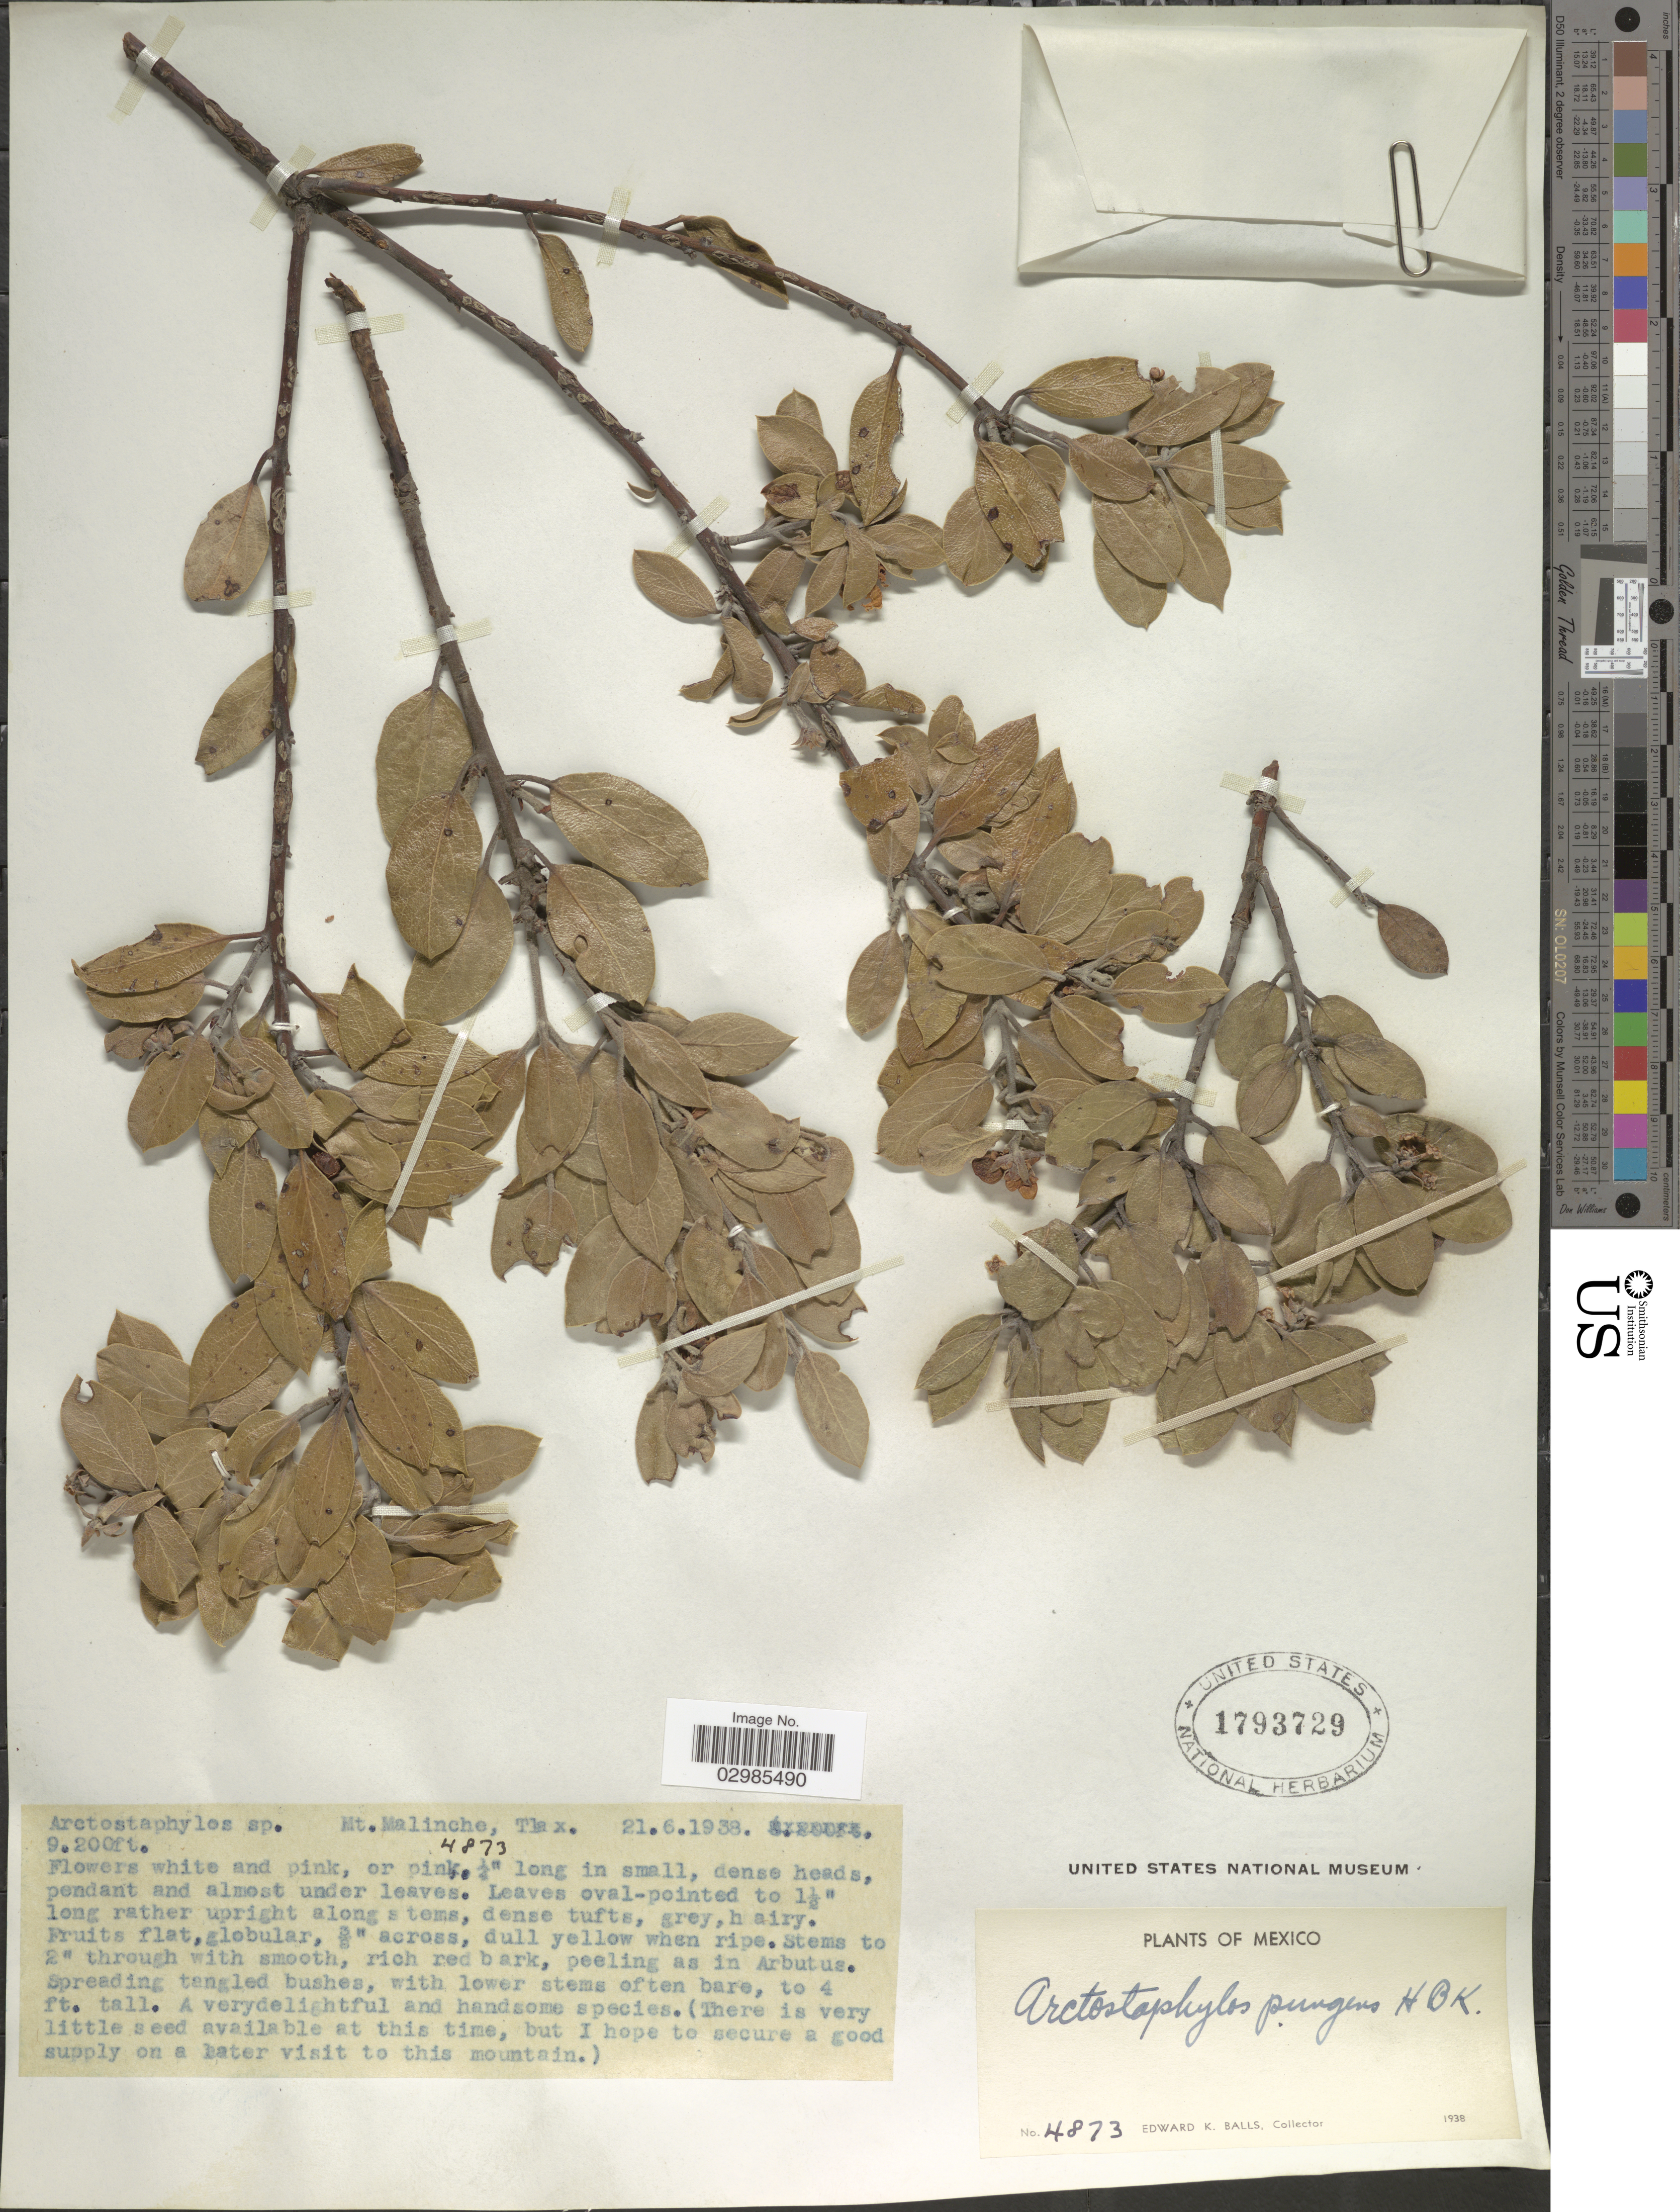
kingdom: Plantae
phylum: Tracheophyta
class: Magnoliopsida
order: Ericales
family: Ericaceae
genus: Arctostaphylos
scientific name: Arctostaphylos pungens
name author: Kunth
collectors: E. K. Balls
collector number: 4873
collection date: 1938-06-21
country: Mexico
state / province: Tlaxcala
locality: Mt. Malinche, Tlax.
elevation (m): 2804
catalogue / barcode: US 1793729